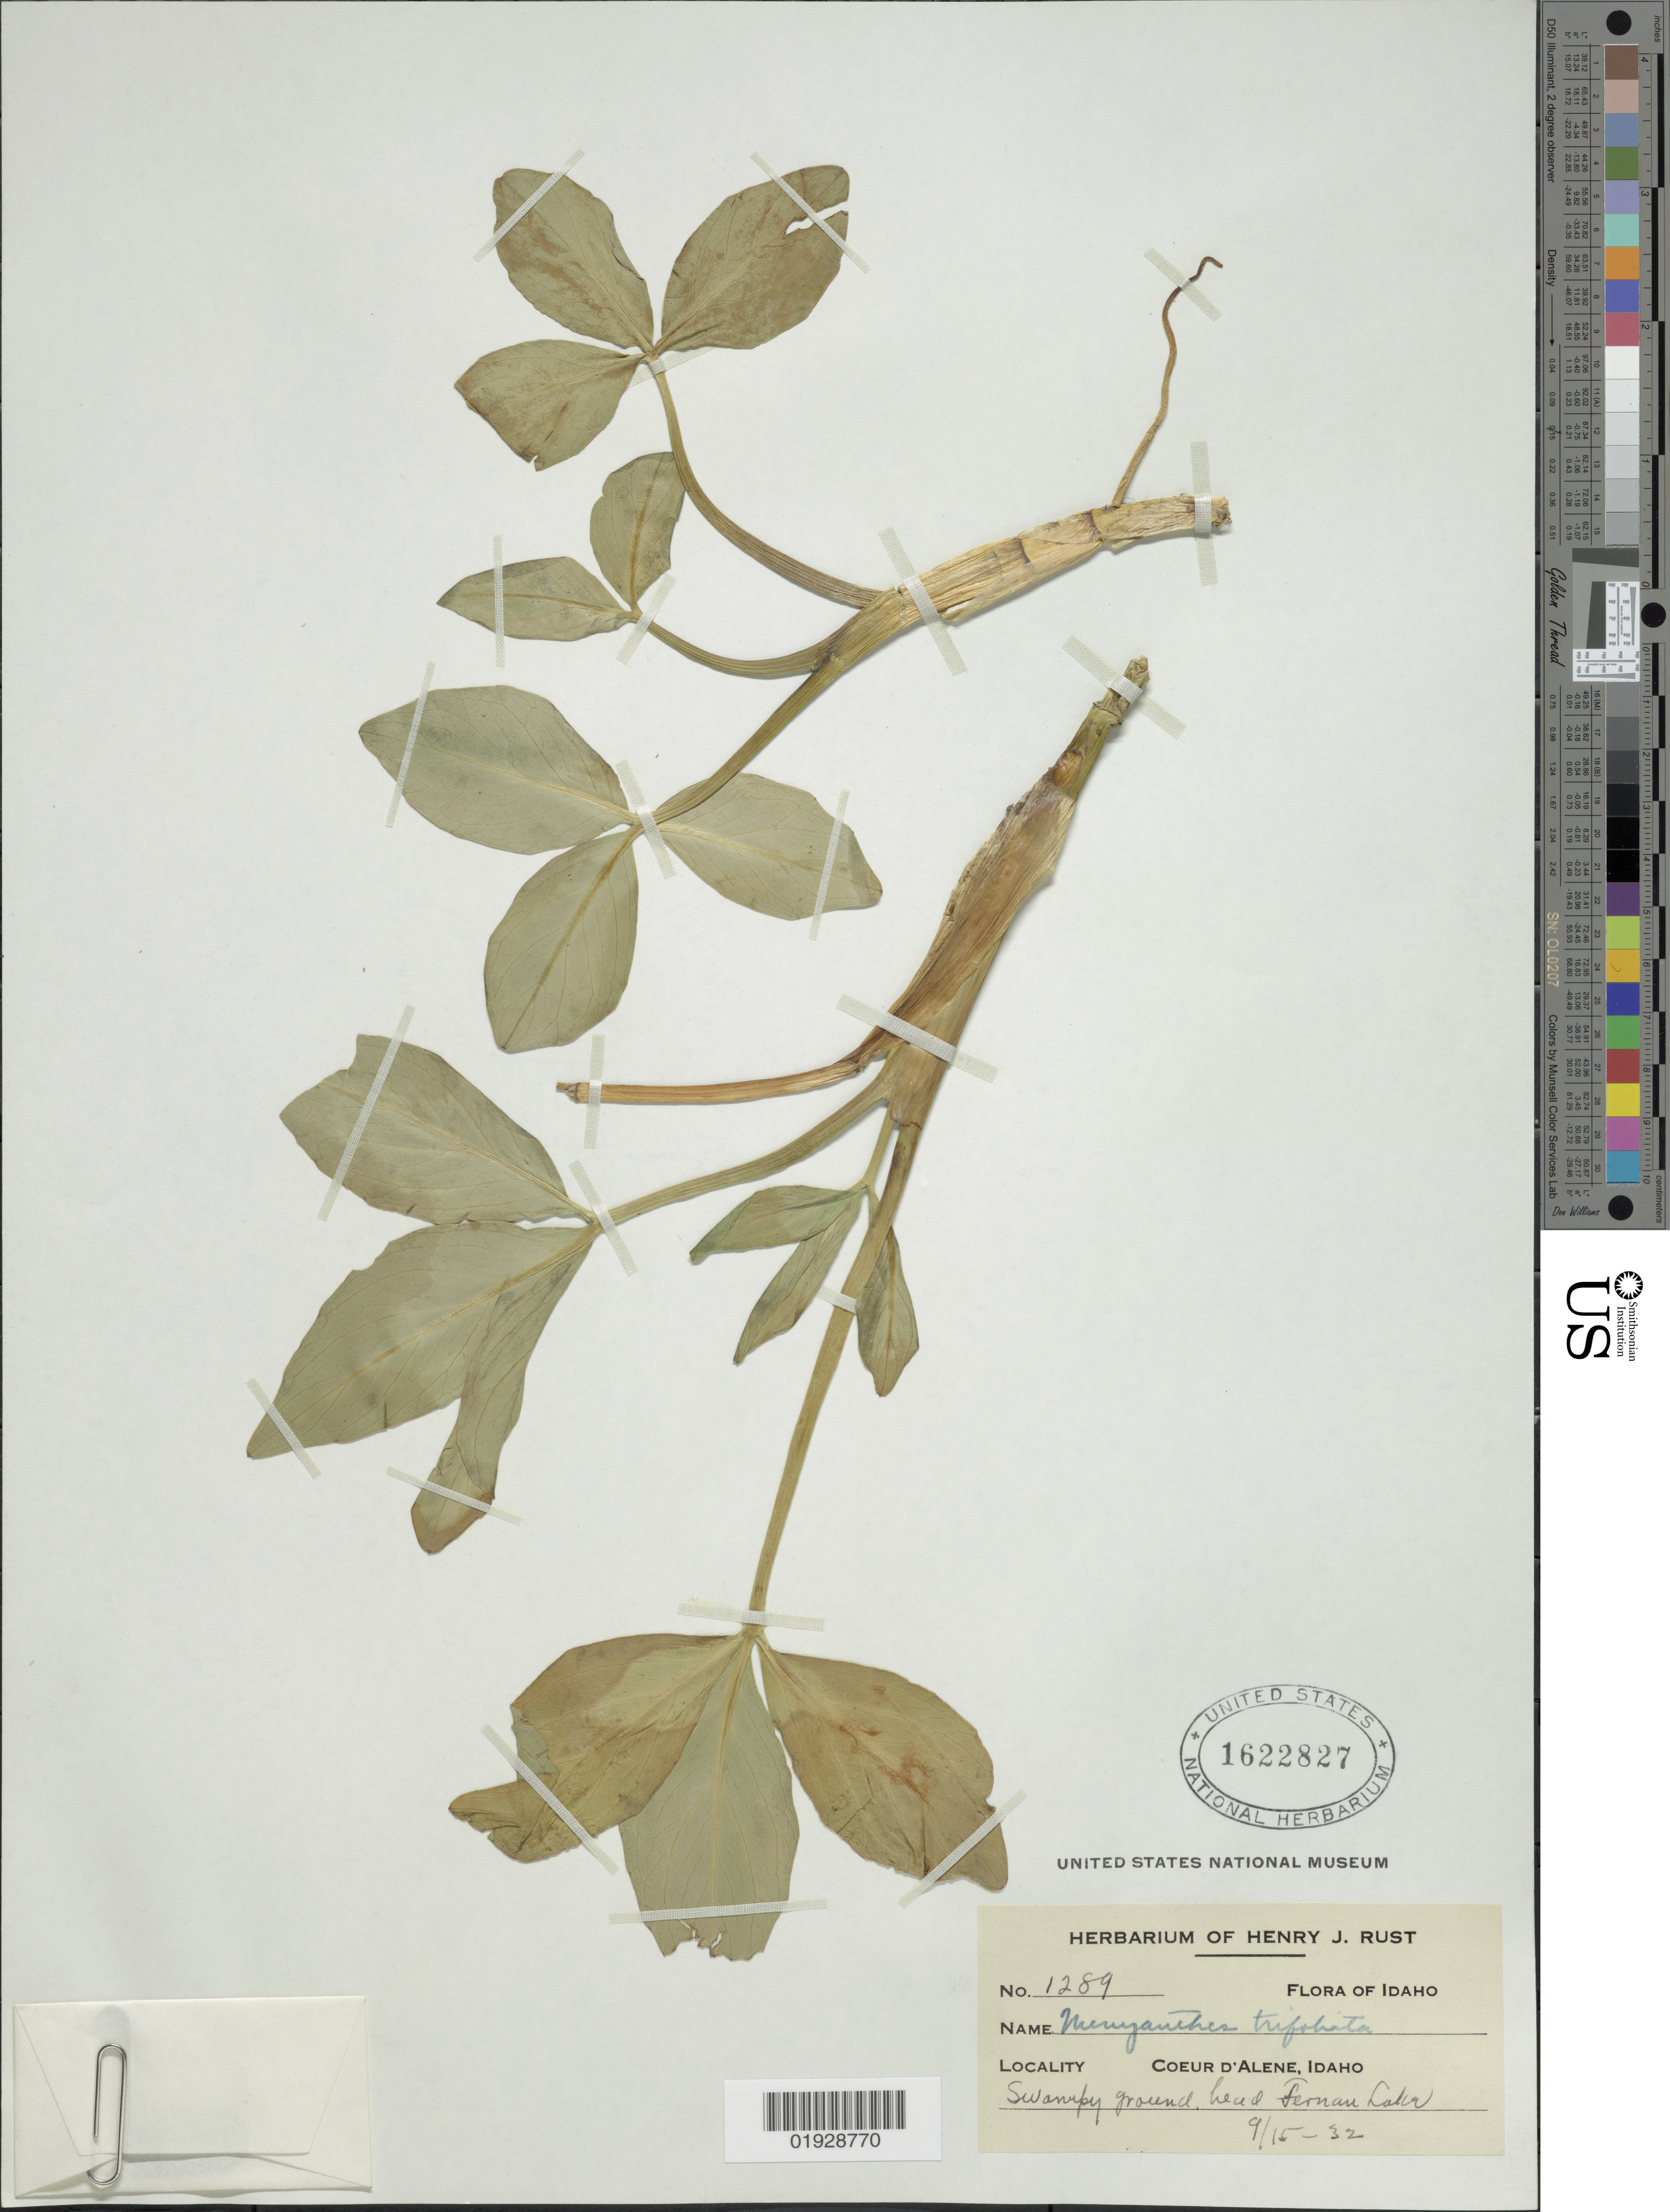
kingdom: Plantae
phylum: Tracheophyta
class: Magnoliopsida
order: Asterales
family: Menyanthaceae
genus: Menyanthes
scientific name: Menyanthes trifoliata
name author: L.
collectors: H. J. Rust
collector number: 1289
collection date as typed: Transcribed d/m/y: 5/9/32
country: United States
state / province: Idaho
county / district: Kootenai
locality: Coeur d'Alene, Swampy ground head Fernan Lake.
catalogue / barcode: US 1622827